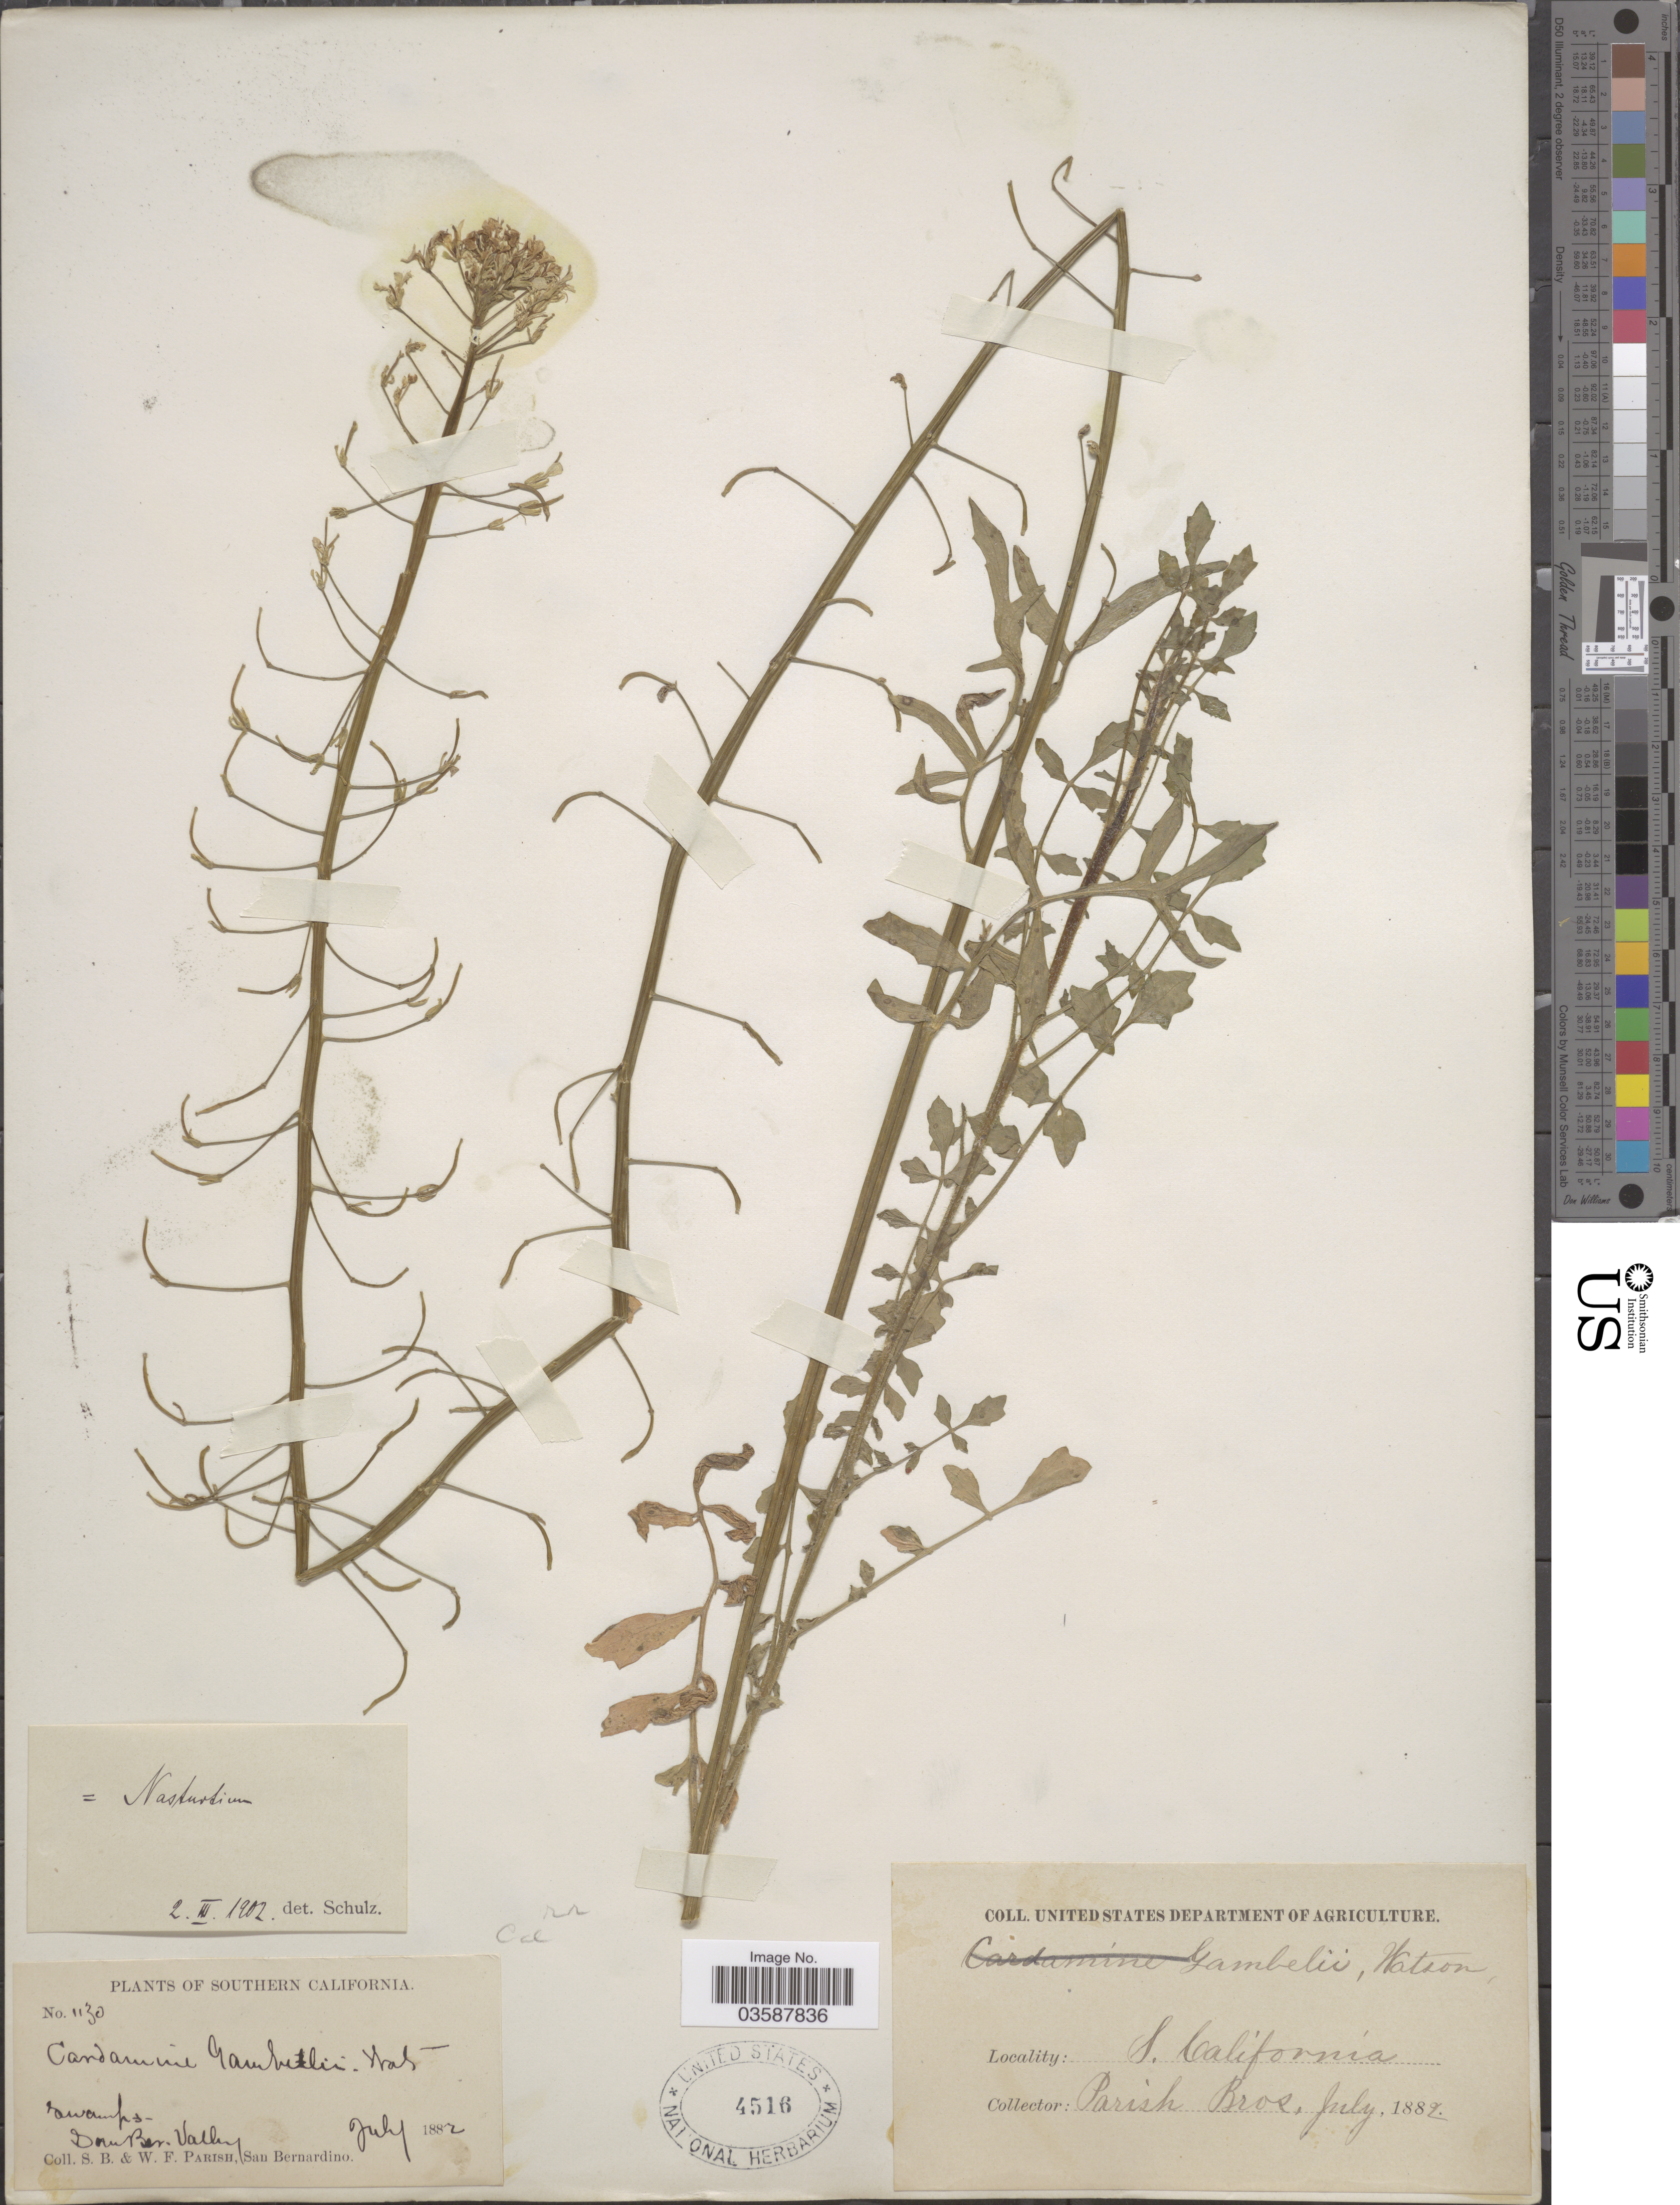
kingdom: Plantae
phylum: Tracheophyta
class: Magnoliopsida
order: Brassicales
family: Brassicaceae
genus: Rorippa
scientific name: Rorippa sp.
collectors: S. B. Parish & W. F. Parish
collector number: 1130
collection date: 1882-07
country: United States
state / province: California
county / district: San Bernardino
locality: Southern California. San Ber. Valley. S. California.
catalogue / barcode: US 4516